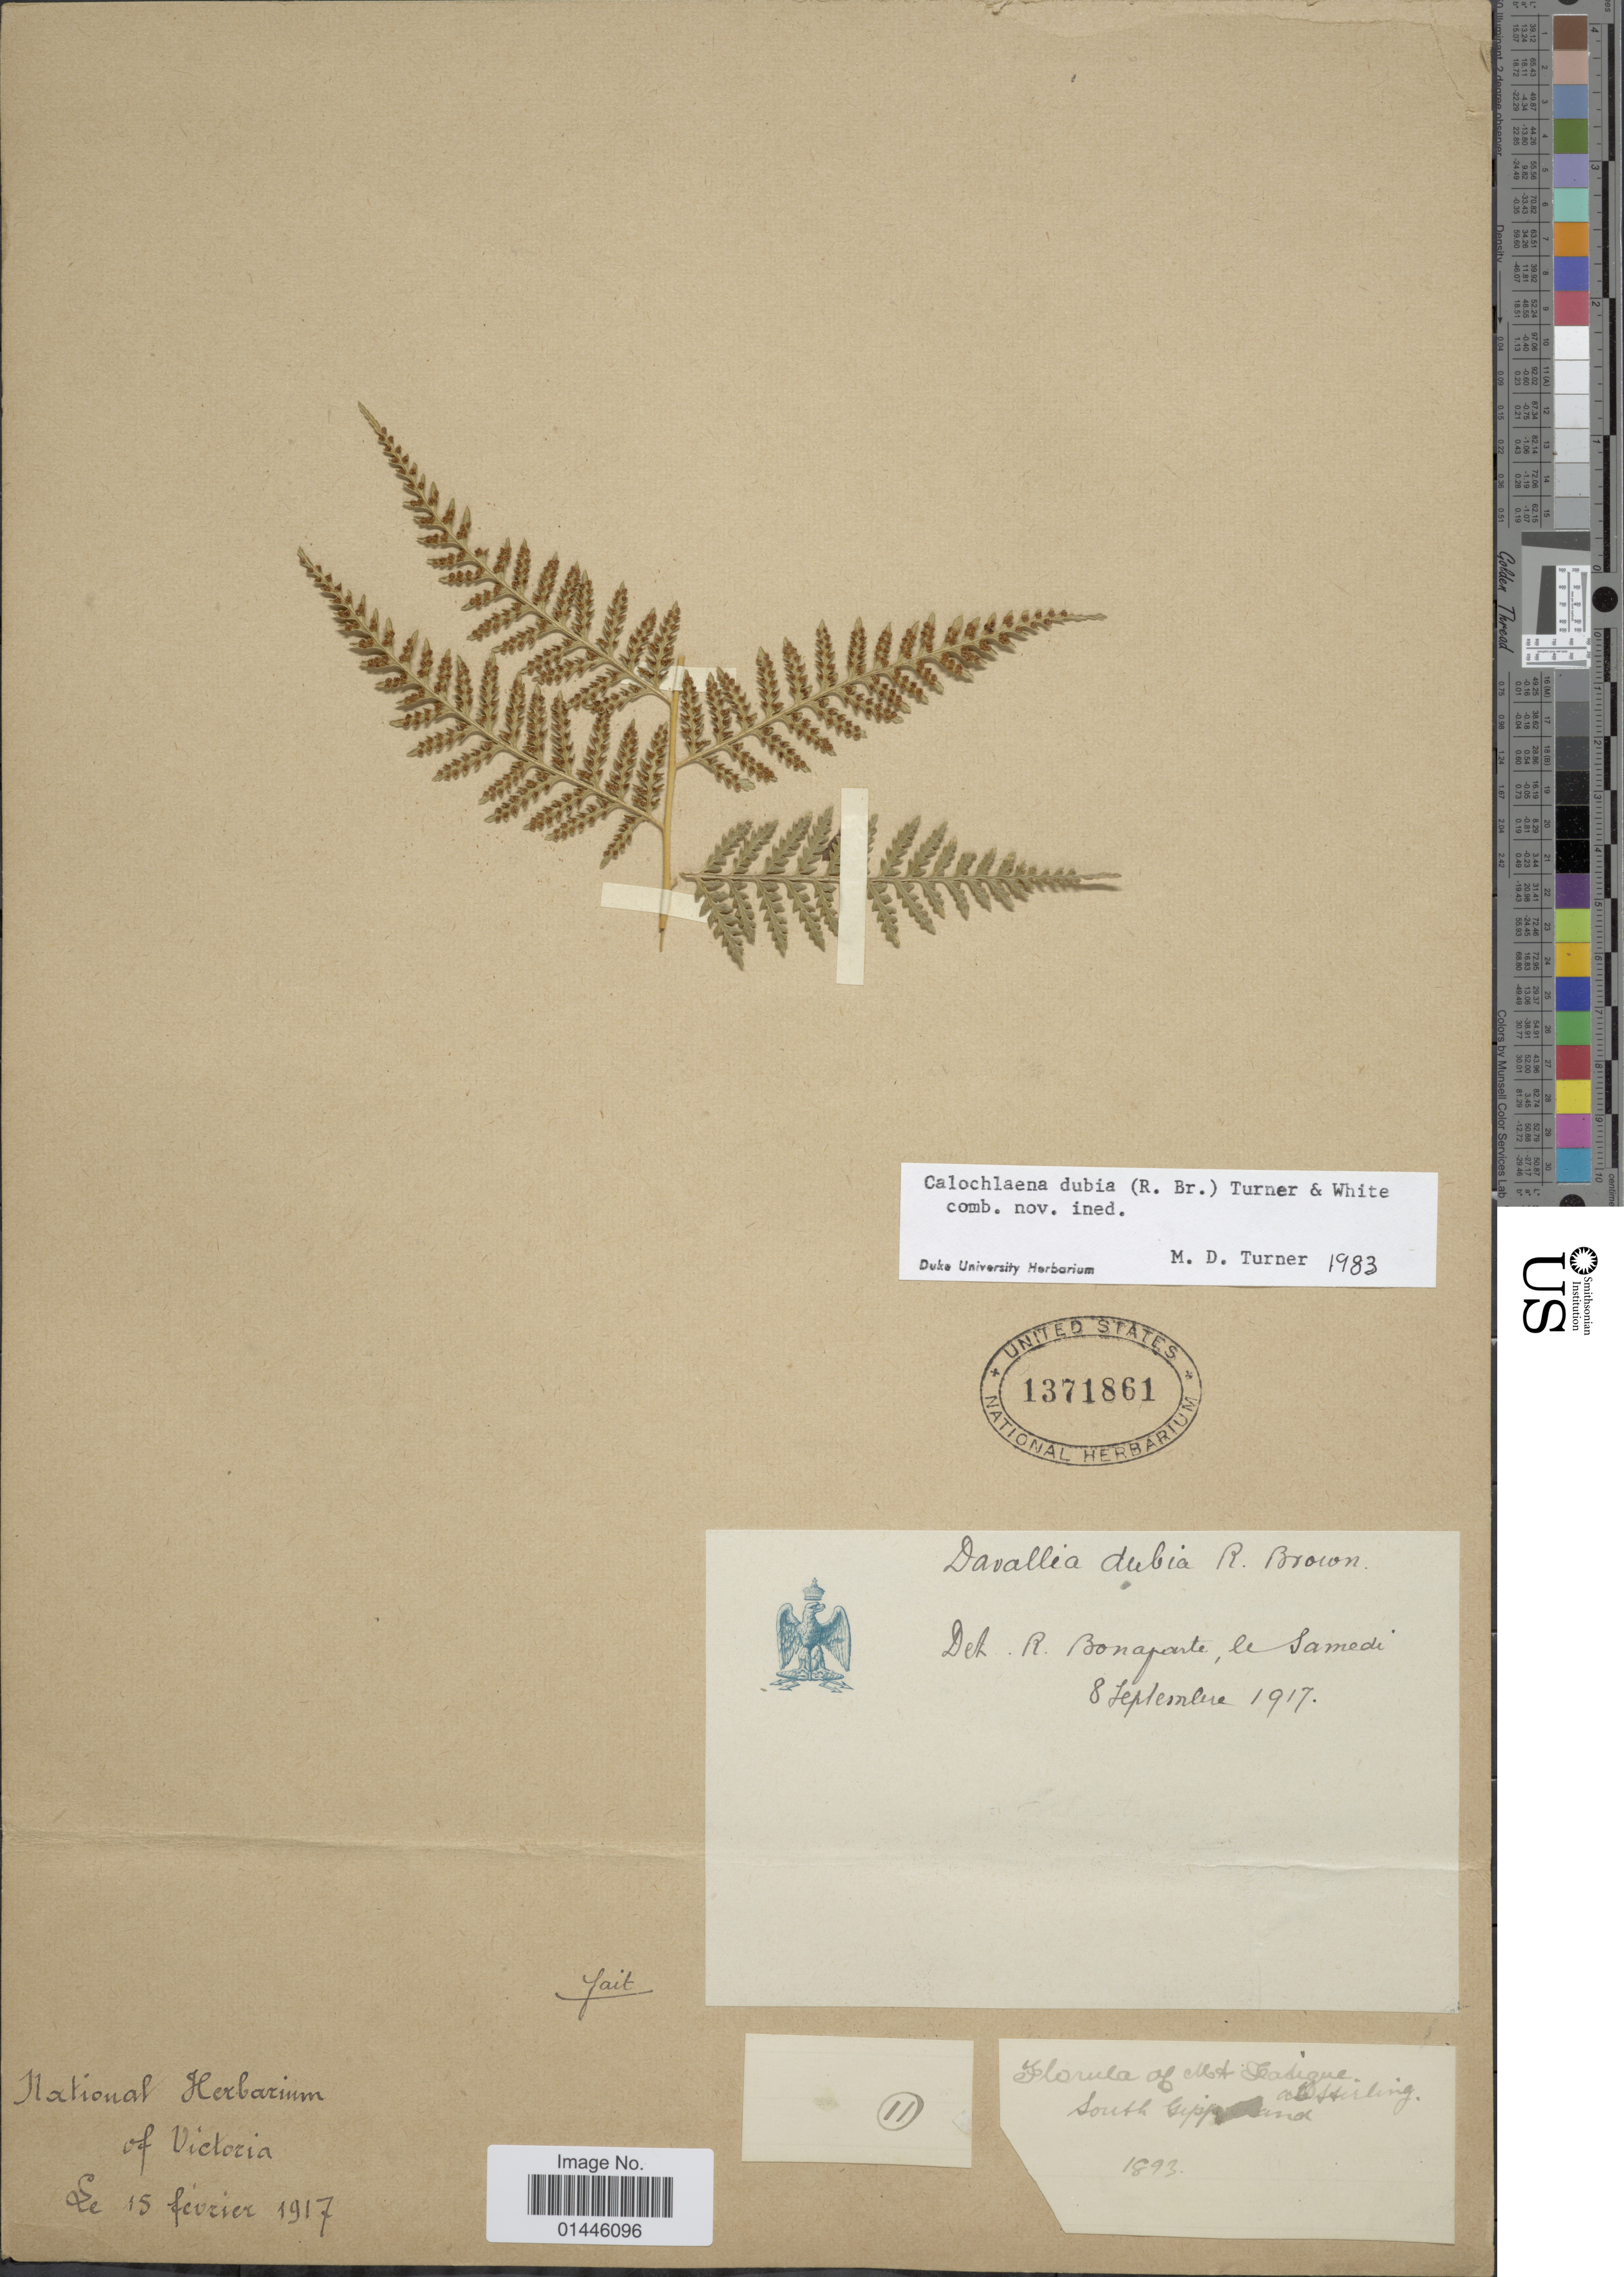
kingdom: Plantae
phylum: Tracheophyta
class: Polypodiopsida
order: Cyatheales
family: Dicksoniaceae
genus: Calochlaena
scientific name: Calochlaena dubia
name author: (R. Br.) M.D. Turner & R.A. White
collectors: -. Stirling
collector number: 11?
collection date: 1893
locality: Mt. Fatique. South Gipp [illegible text]and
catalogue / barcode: US 1371861